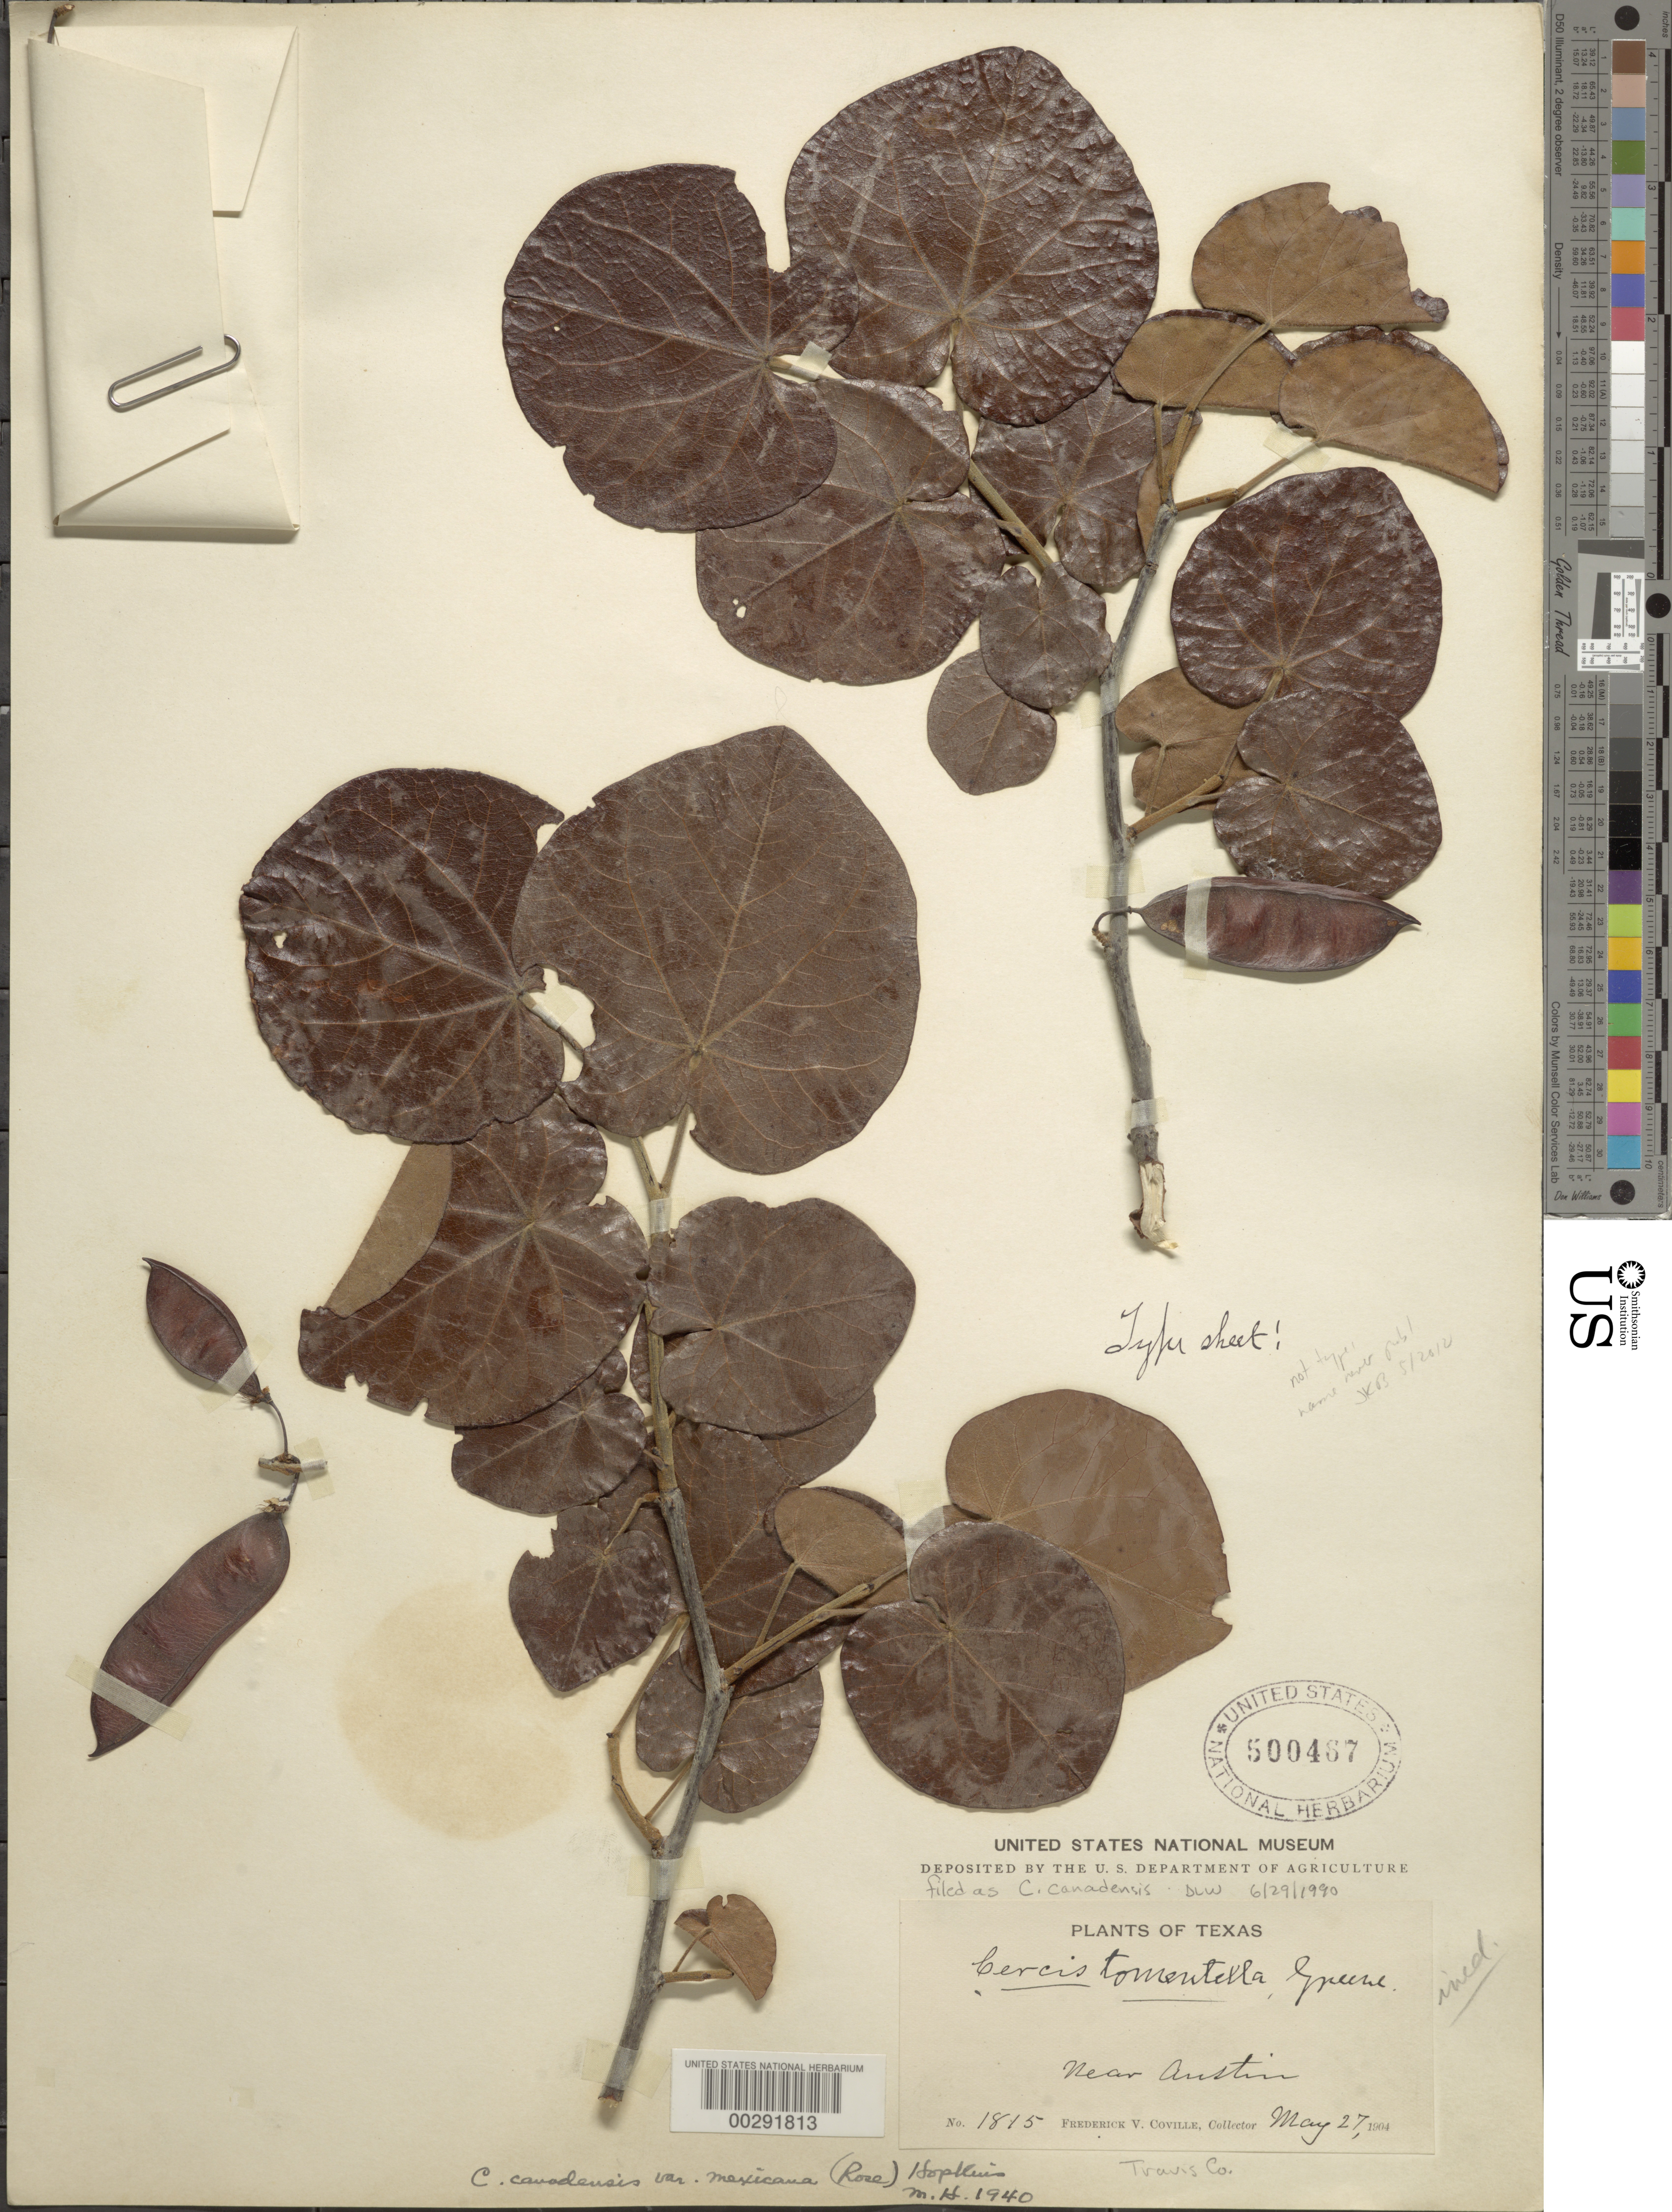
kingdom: Plantae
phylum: Tracheophyta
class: Magnoliopsida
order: Fabales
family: Fabaceae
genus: Cercis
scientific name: Cercis canadensis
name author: L.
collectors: F. V. Coville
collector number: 1815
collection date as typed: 27 May 1904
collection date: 1904-05-27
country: United States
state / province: Texas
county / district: Travis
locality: Near austin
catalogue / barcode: US 500487